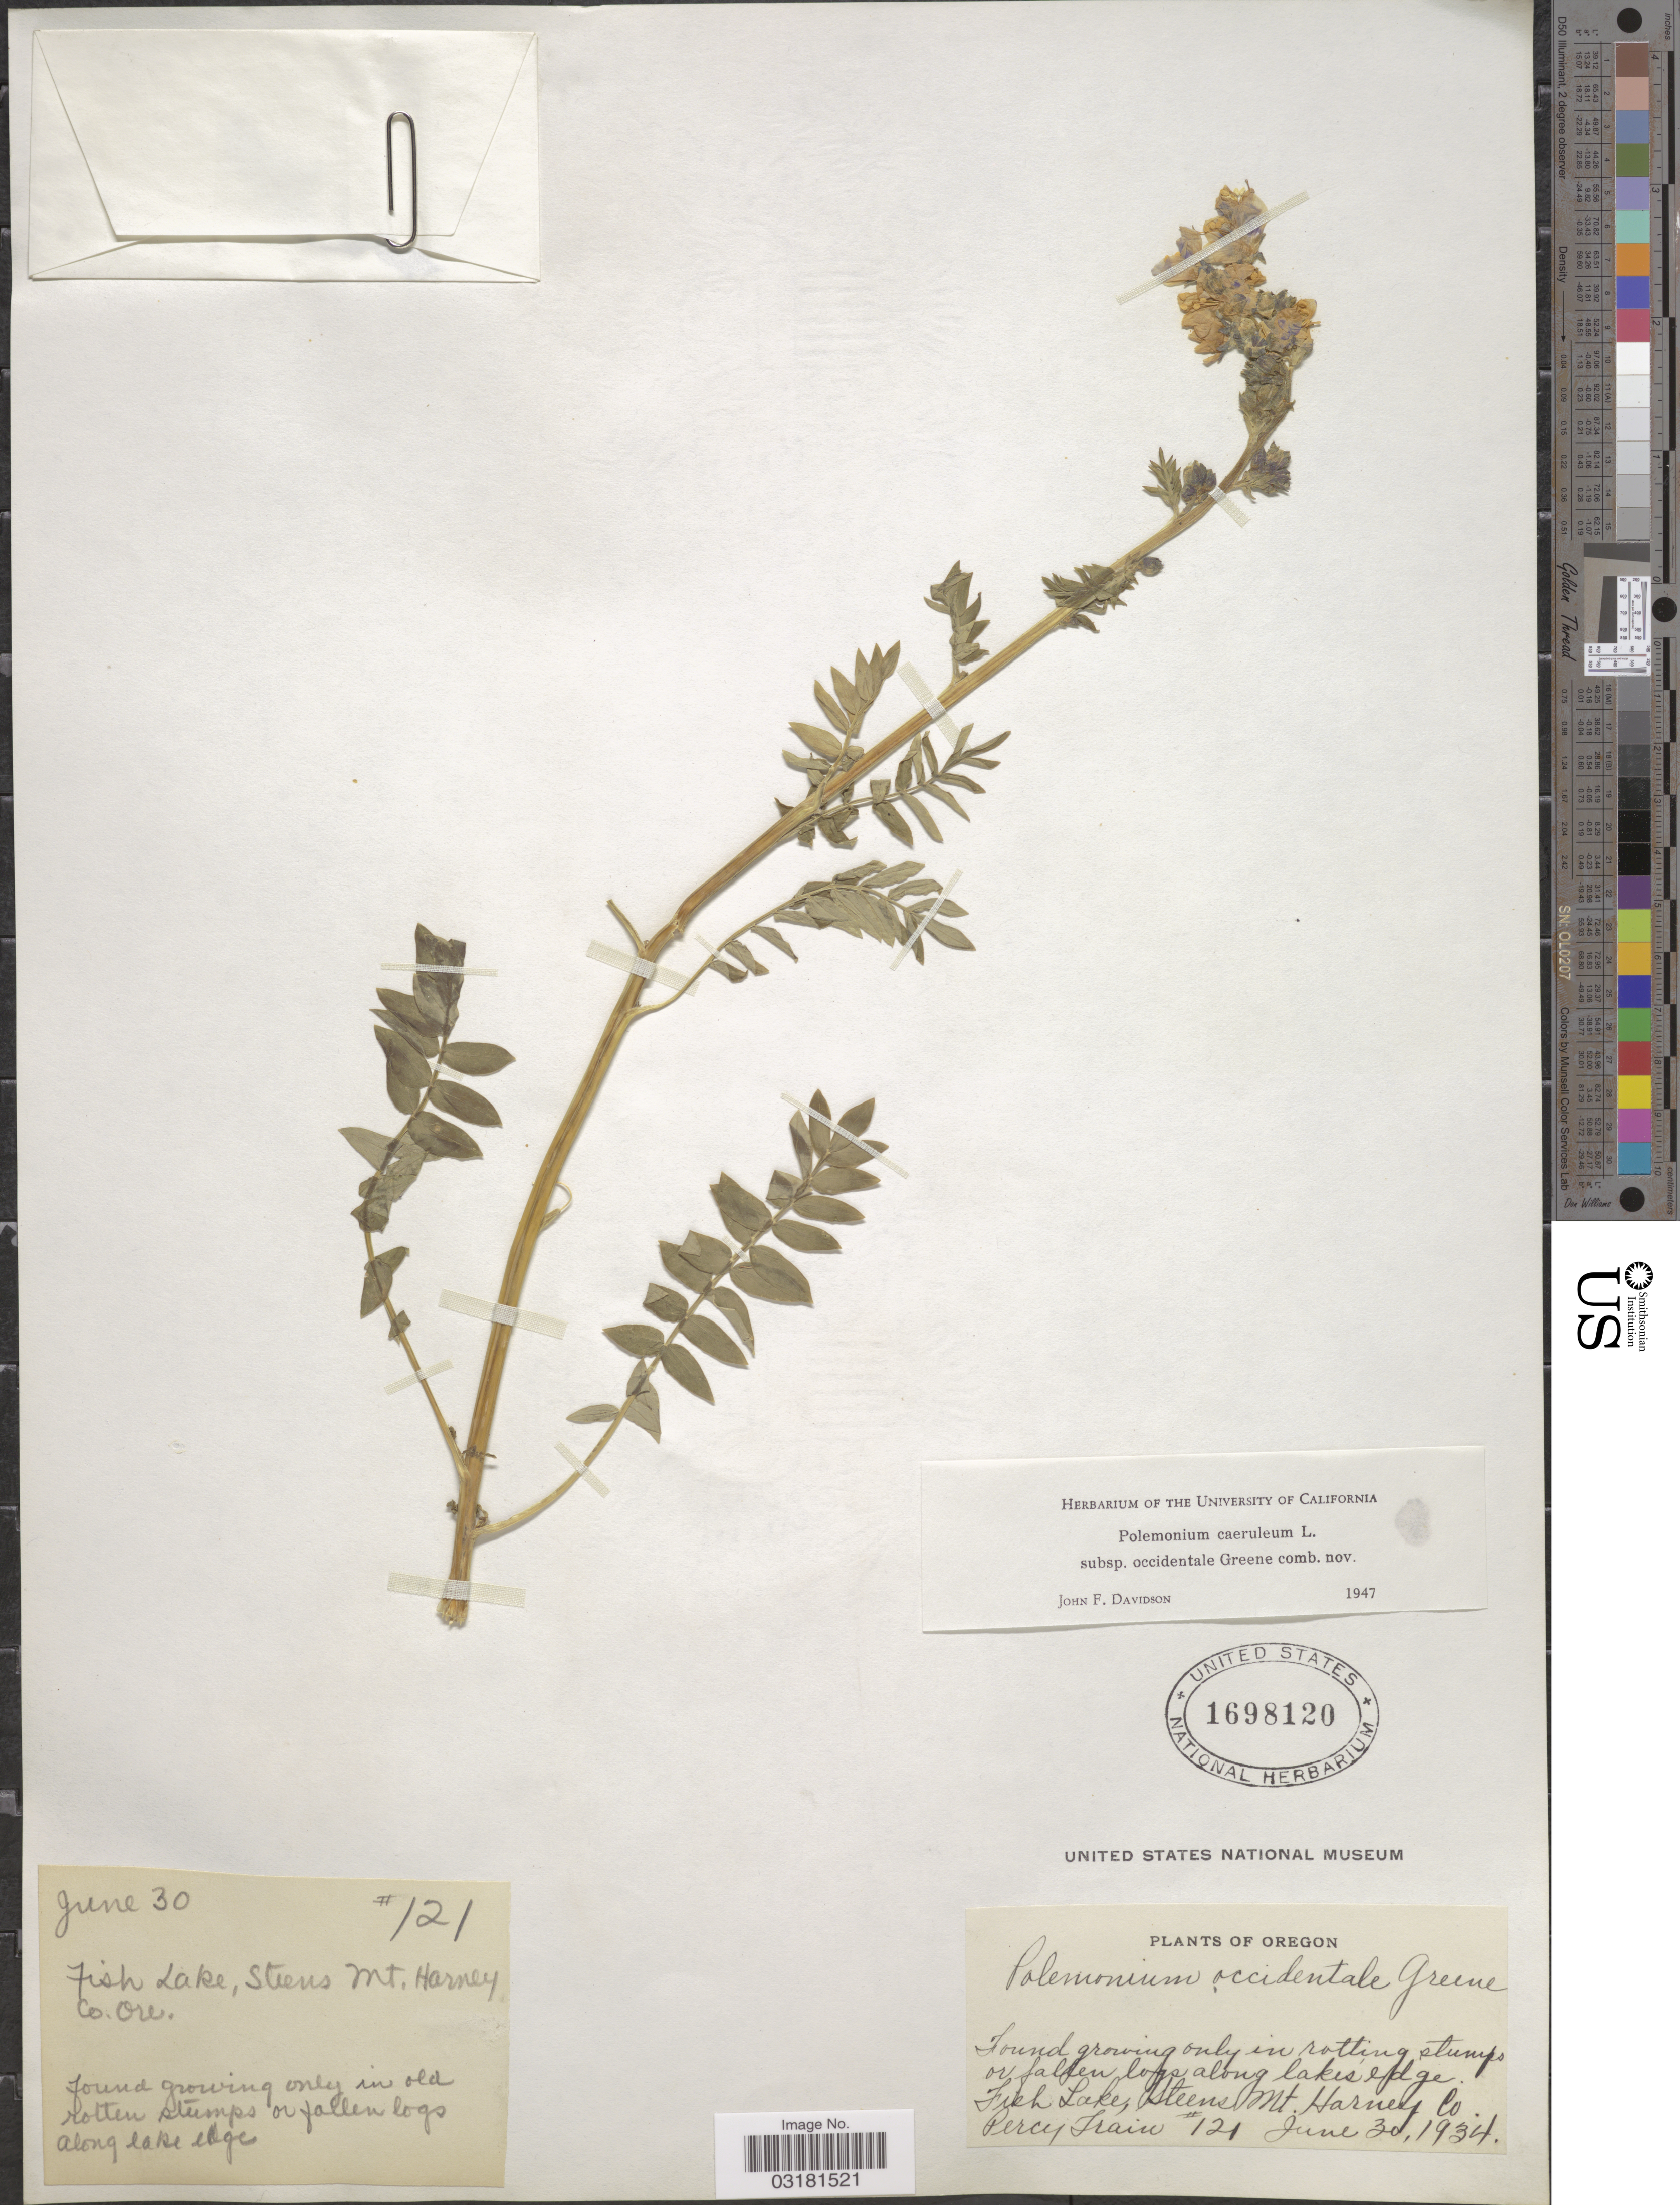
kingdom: Plantae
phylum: Tracheophyta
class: Magnoliopsida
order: Ericales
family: Polemoniaceae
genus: Polemonium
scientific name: Polemonium occidentale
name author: Greene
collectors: P. Train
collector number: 121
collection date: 1934-06-30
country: United States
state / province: Oregon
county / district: Harney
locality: Fish Lake, Steens Mt. Harney Co.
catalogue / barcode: US 1698120